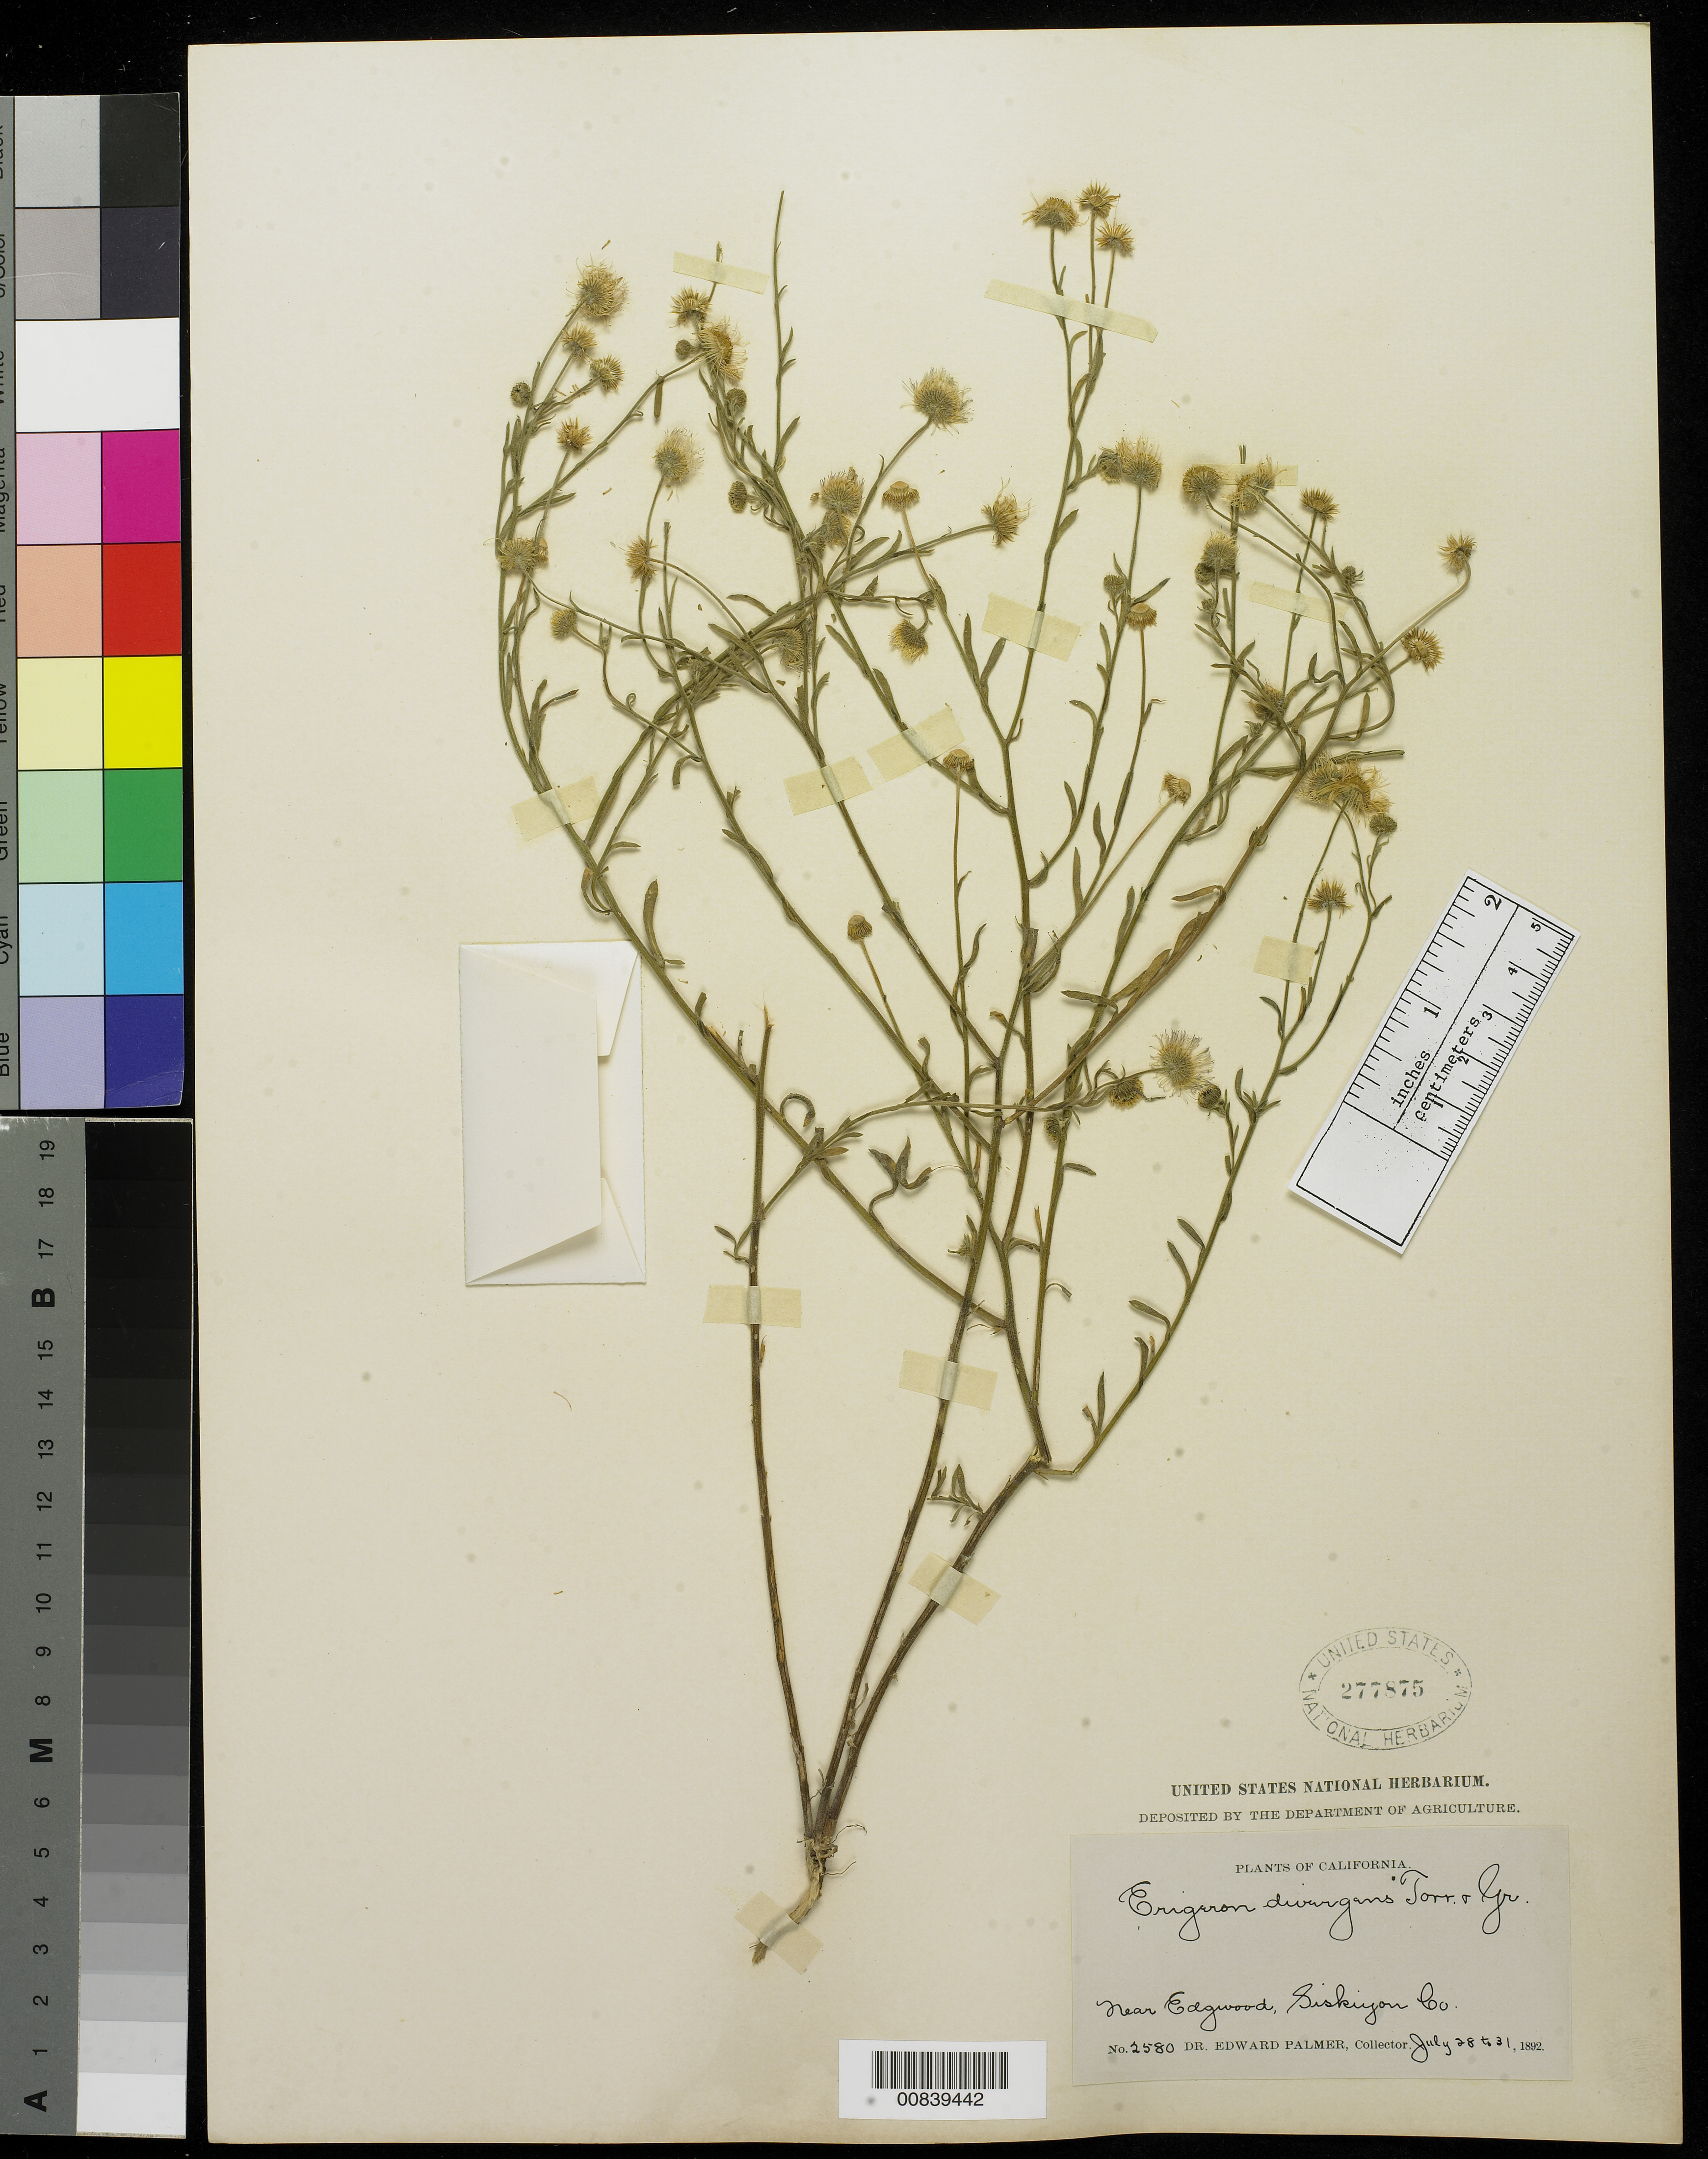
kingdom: Plantae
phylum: Tracheophyta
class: Magnoliopsida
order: Asterales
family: Asteraceae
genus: Erigeron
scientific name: Erigeron divergens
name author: Torr. & A. Gray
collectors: E. Palmer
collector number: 2580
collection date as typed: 28 Jul 1892 to 31 Jul 1892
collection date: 1892-07-28/1892-07-31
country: United States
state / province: California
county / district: Siskiyou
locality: Near Edgwood, Siskiyou, California.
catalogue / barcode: US 277875